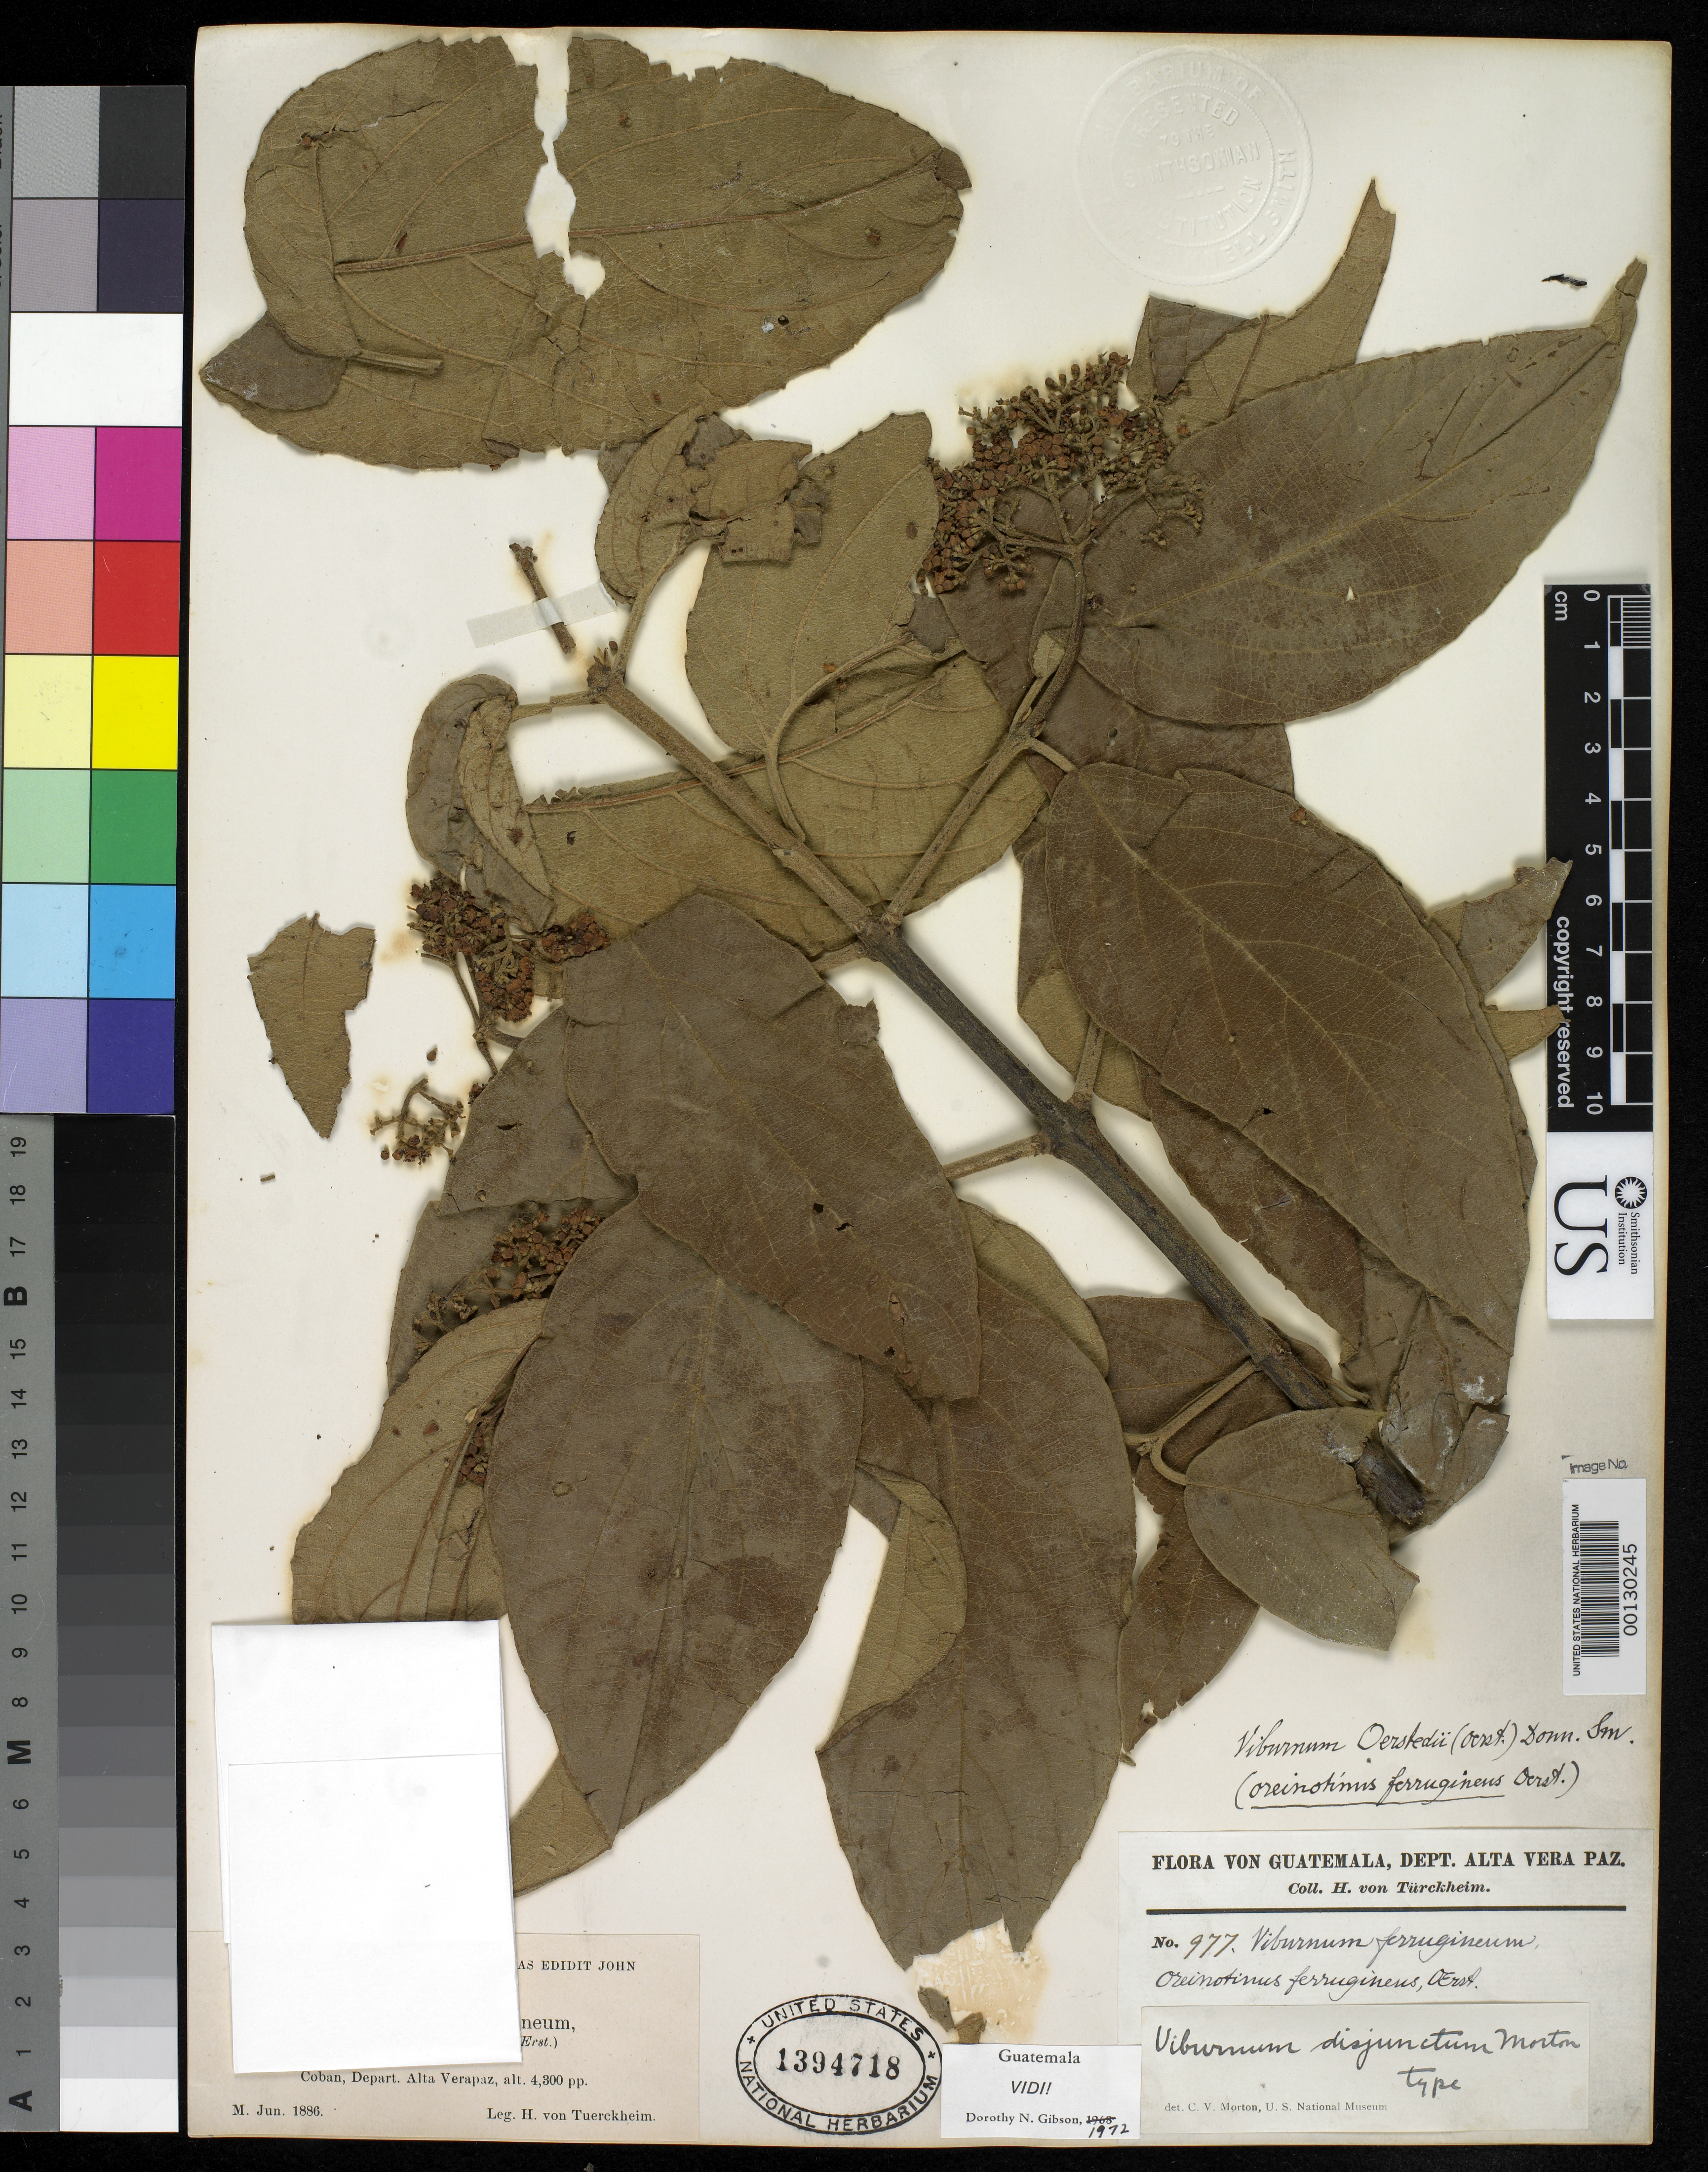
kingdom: Plantae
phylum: Tracheophyta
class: Magnoliopsida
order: Dipsacales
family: Viburnaceae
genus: Viburnum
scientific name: Viburnum disjunctum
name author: C.V. Morton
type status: Holotype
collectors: H. von Türckheim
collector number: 977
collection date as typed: Jun 1886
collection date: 1886-06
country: Guatemala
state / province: Alta Verapaz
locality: Cobán; alt. 4300 ft.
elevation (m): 1311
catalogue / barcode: US 1394718